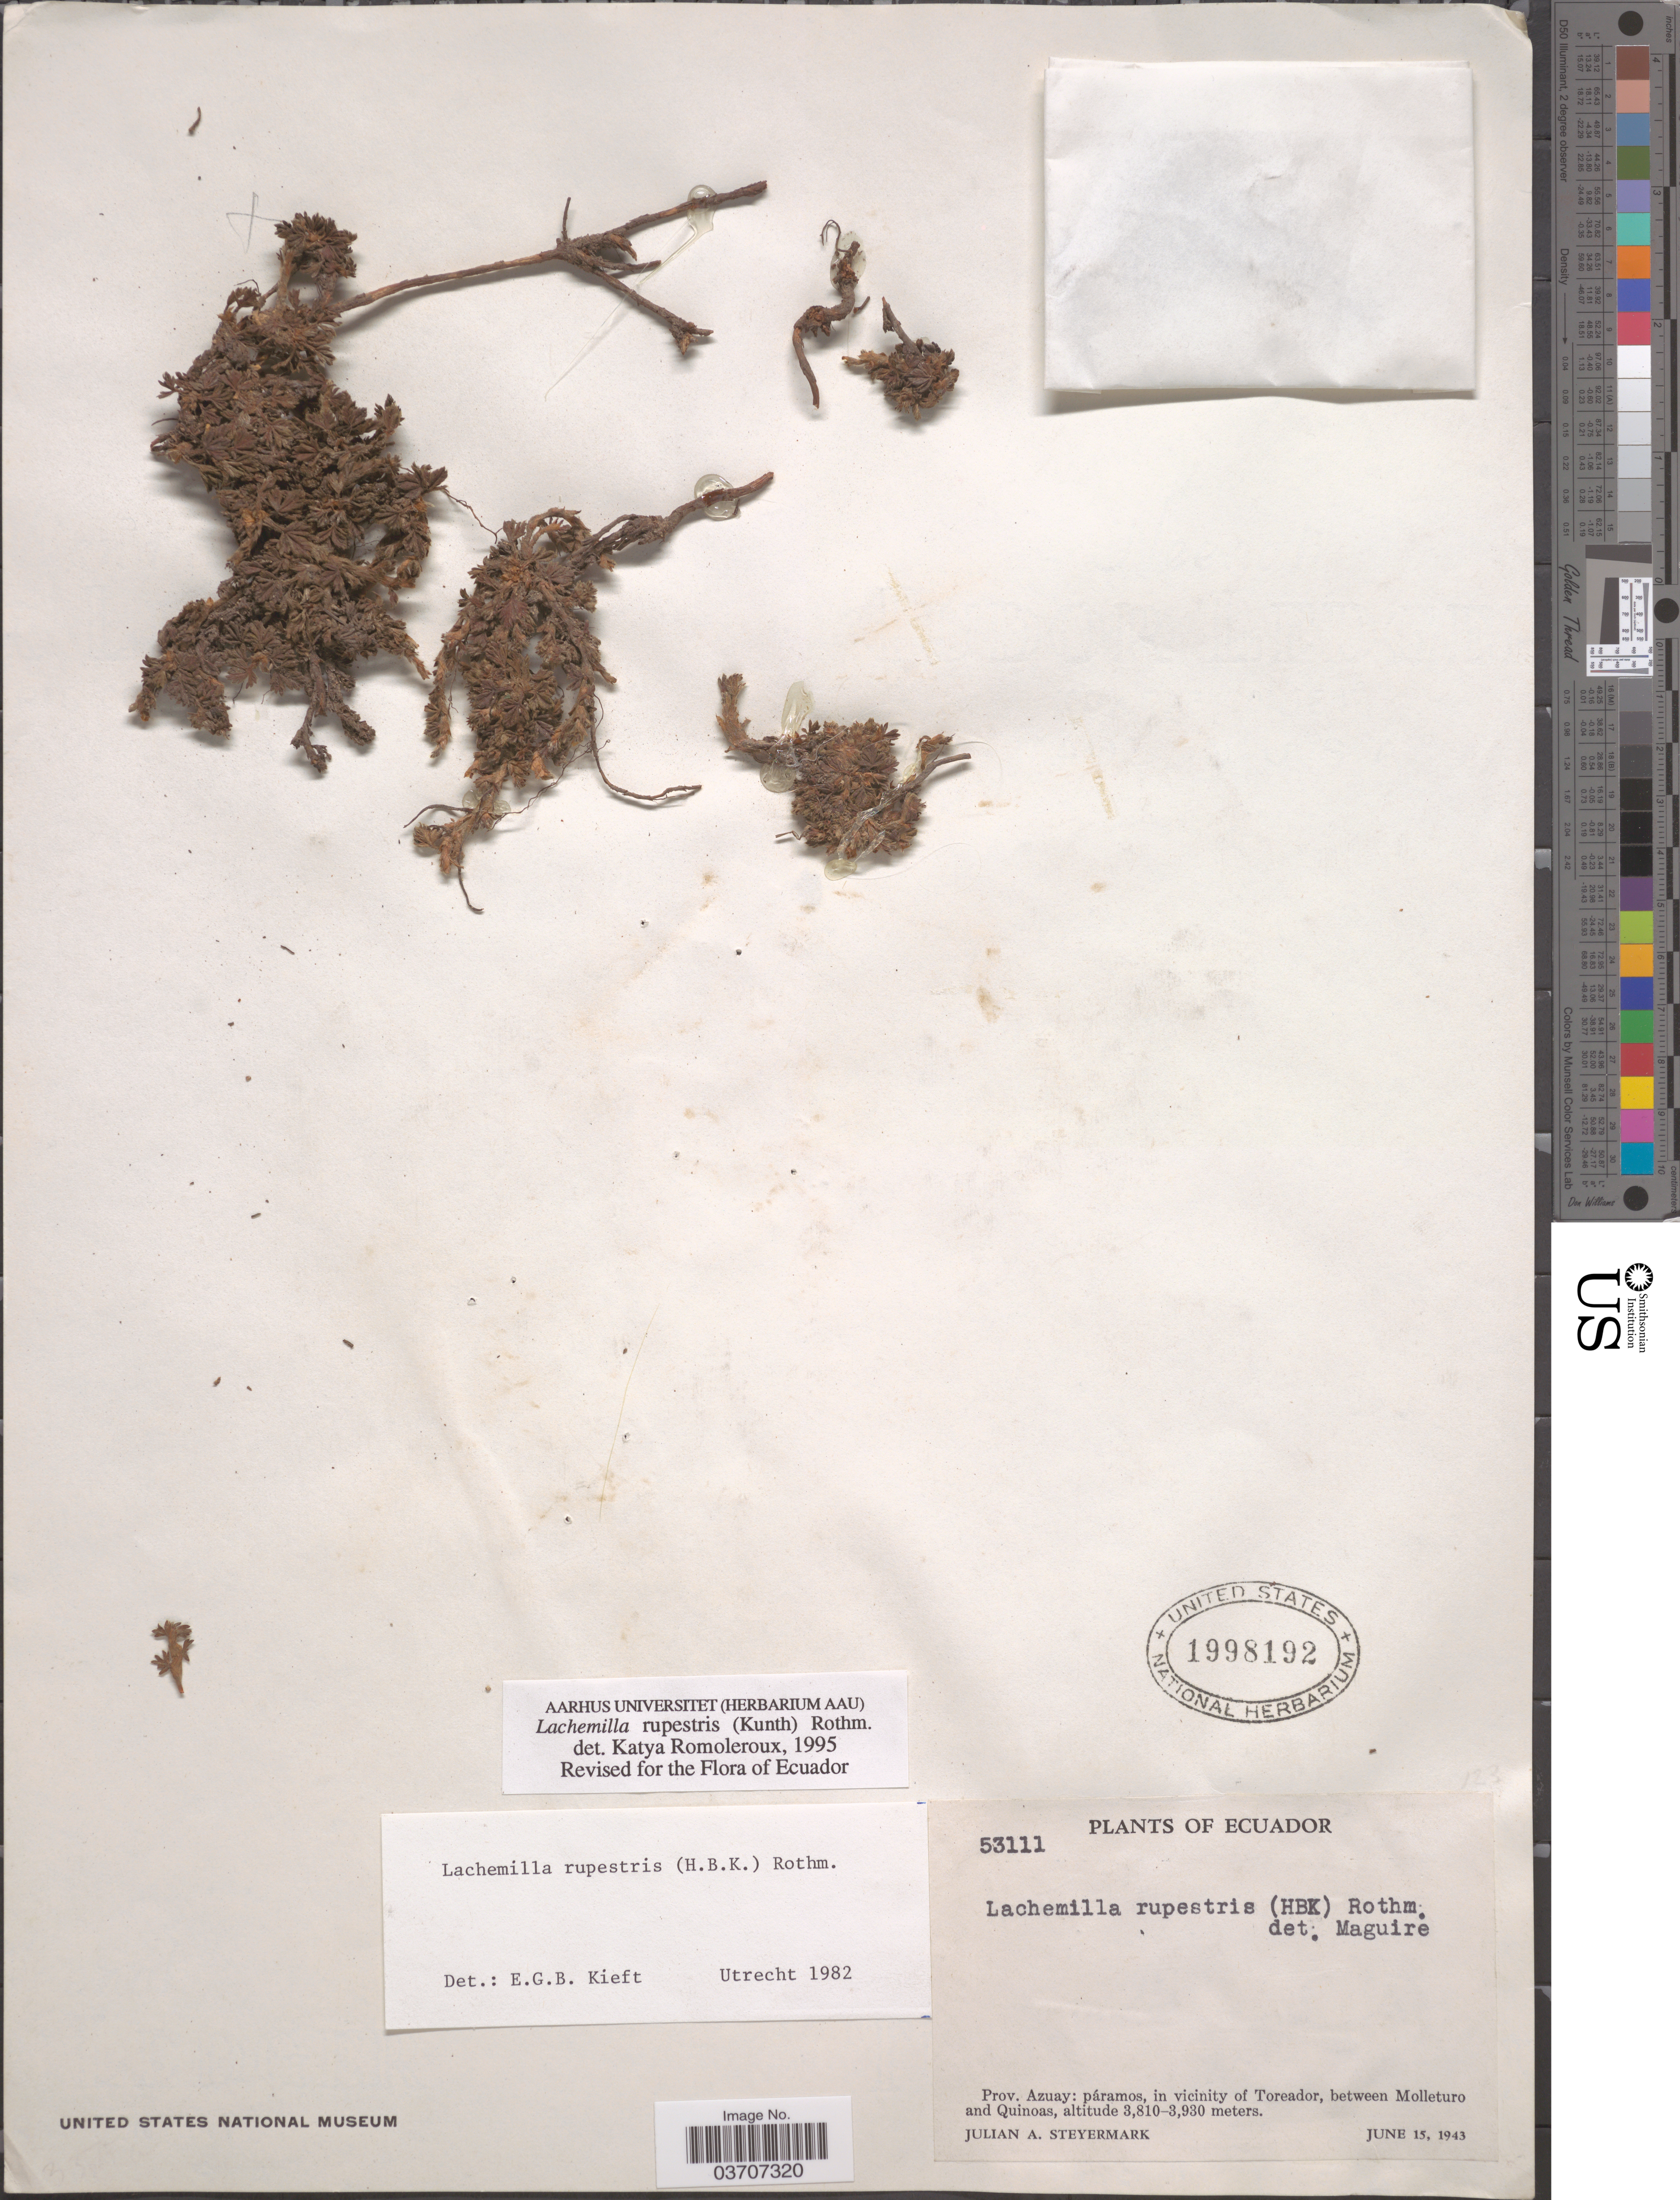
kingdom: Plantae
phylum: Tracheophyta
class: Magnoliopsida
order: Rosales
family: Rosaceae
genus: Lachemilla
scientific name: Lachemilla rupestris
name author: (Kunth) Rothm.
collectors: J. Steyermark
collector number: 53111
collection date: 1943-06-15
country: Ecuador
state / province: Azuay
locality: Páramos, in vicinity of Toreador, between Molleturo and Quinoas.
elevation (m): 3810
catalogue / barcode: US 1998192